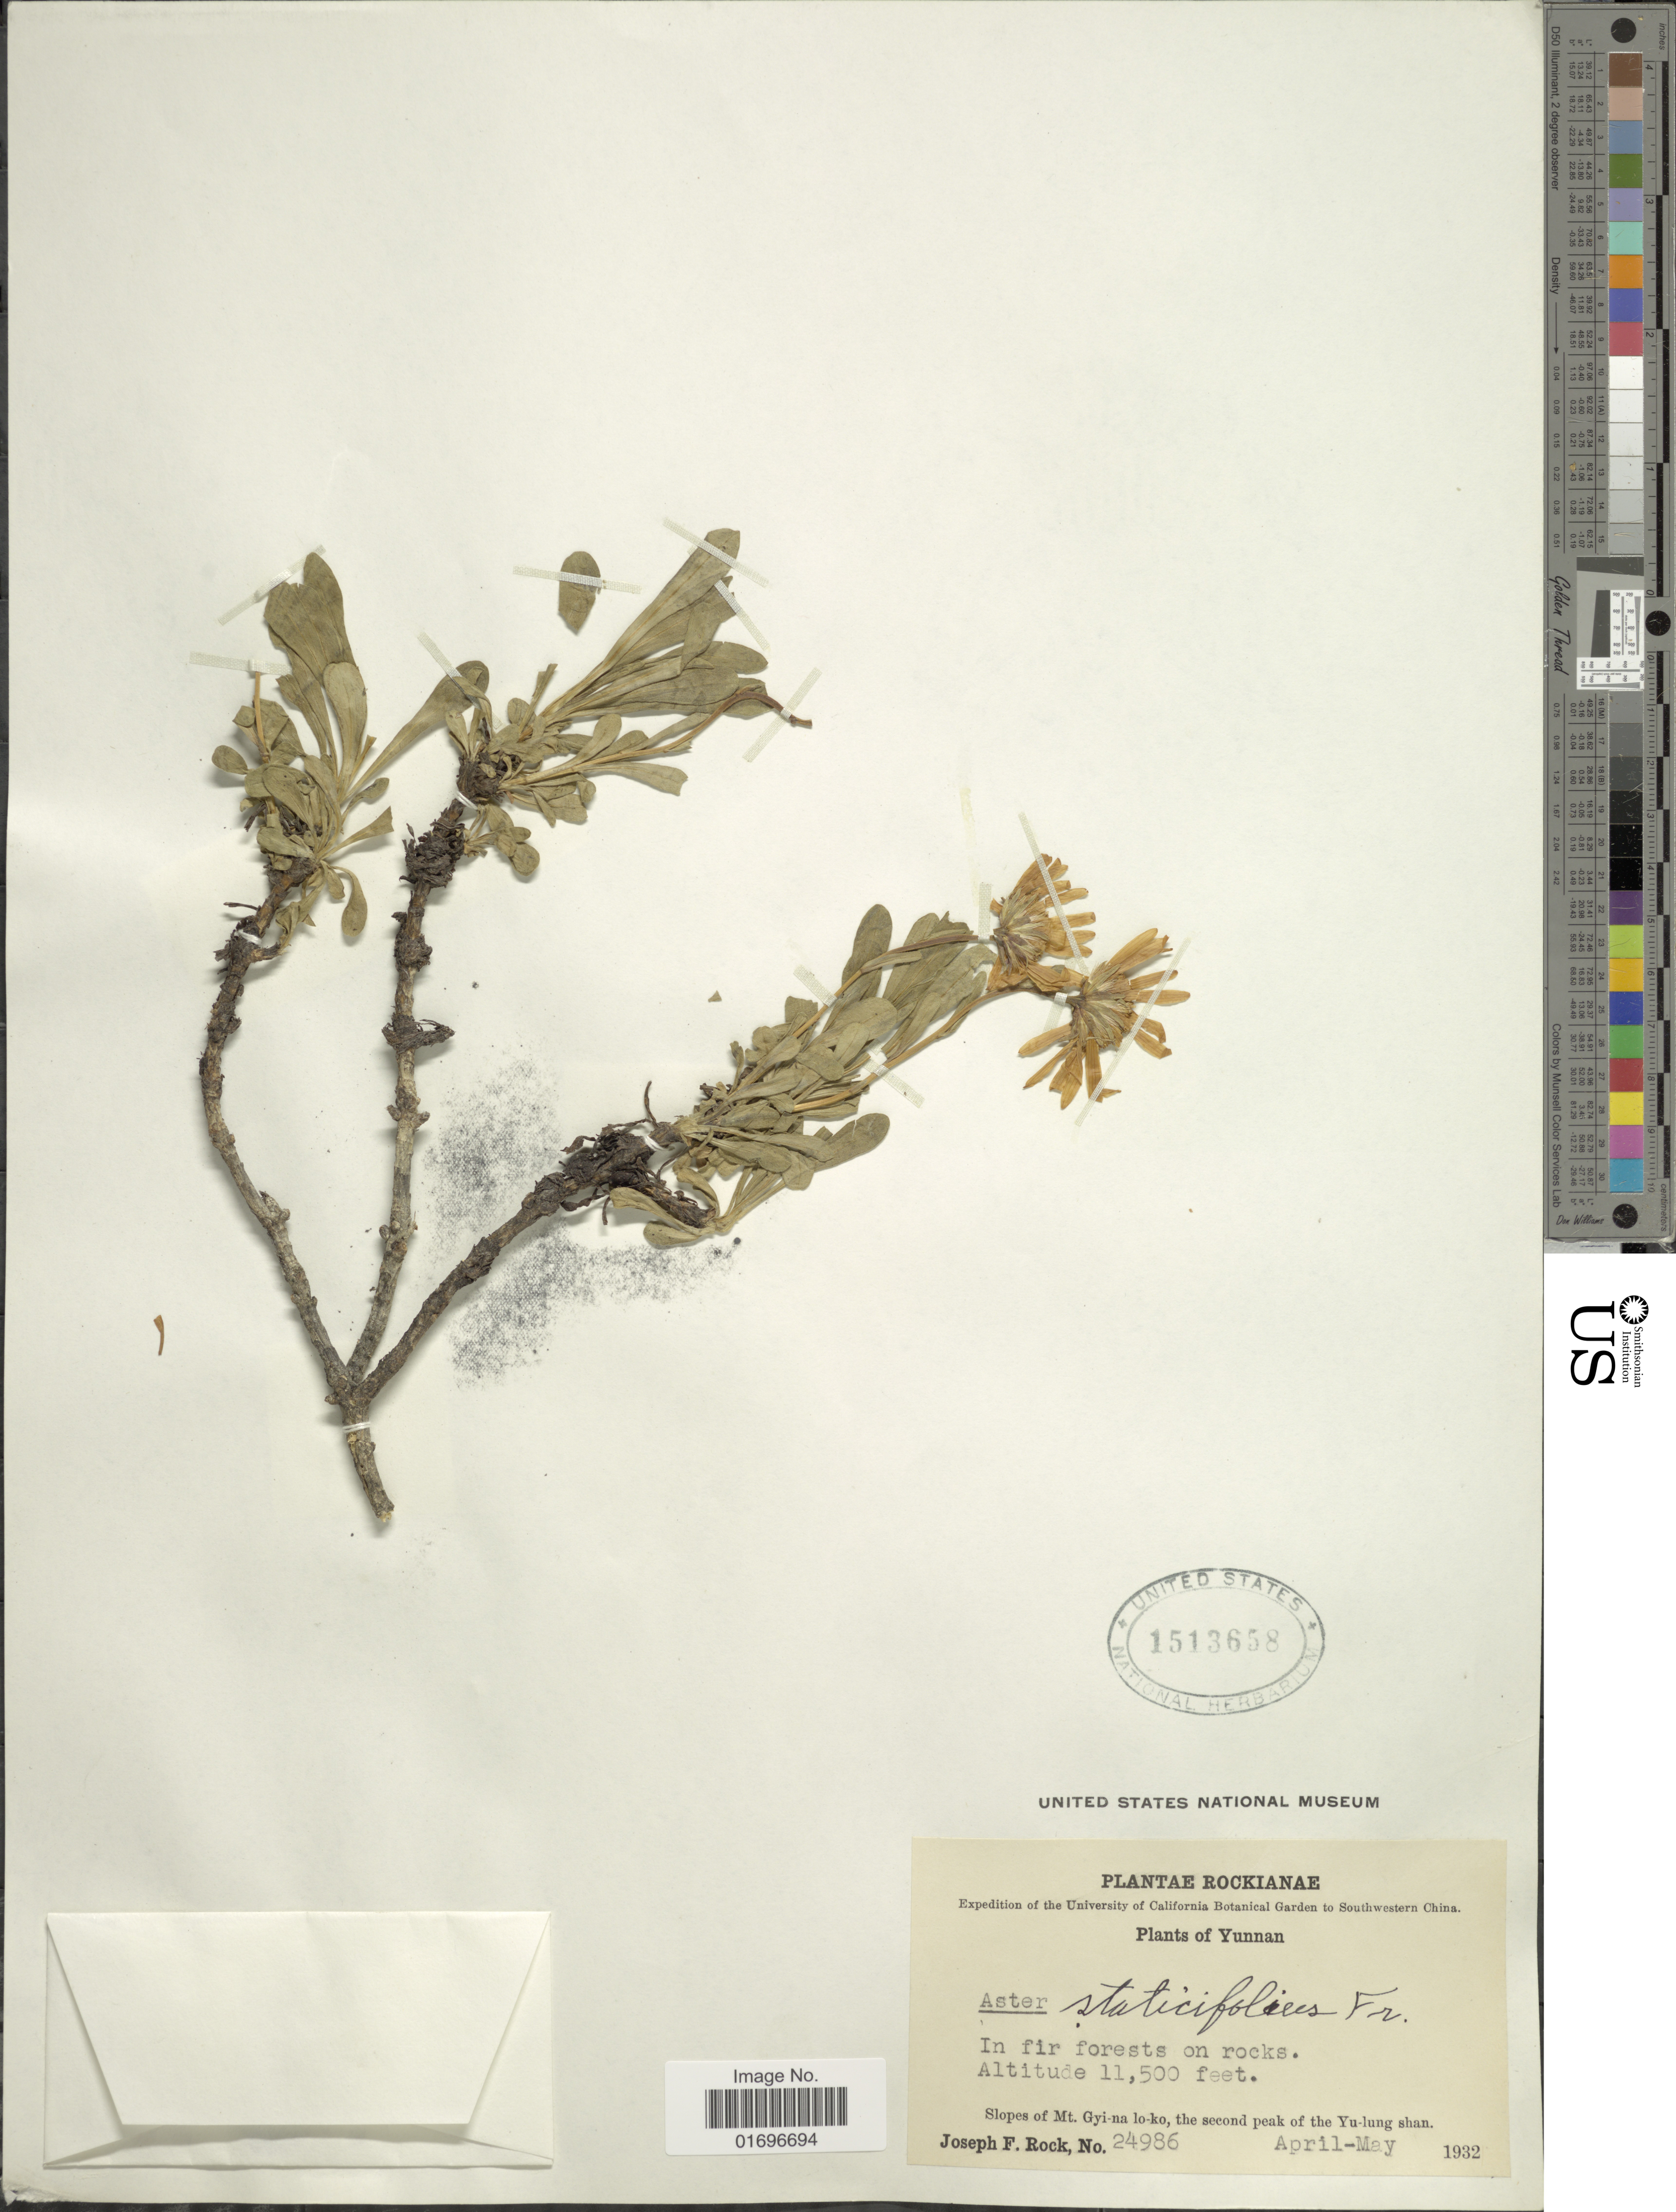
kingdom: Plantae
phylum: Tracheophyta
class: Magnoliopsida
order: Asterales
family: Asteraceae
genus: Aster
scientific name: Aster staticifolius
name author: Franch.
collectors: J. F. Rock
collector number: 24986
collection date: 1932-04/1932-05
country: China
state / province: Yunnan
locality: Rockianae. Southwestern China. Yunnan. Slopes of Mt. Gyi-na lo-ko, the second peak of the Yu-lung shan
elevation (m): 3505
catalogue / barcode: US 1513658